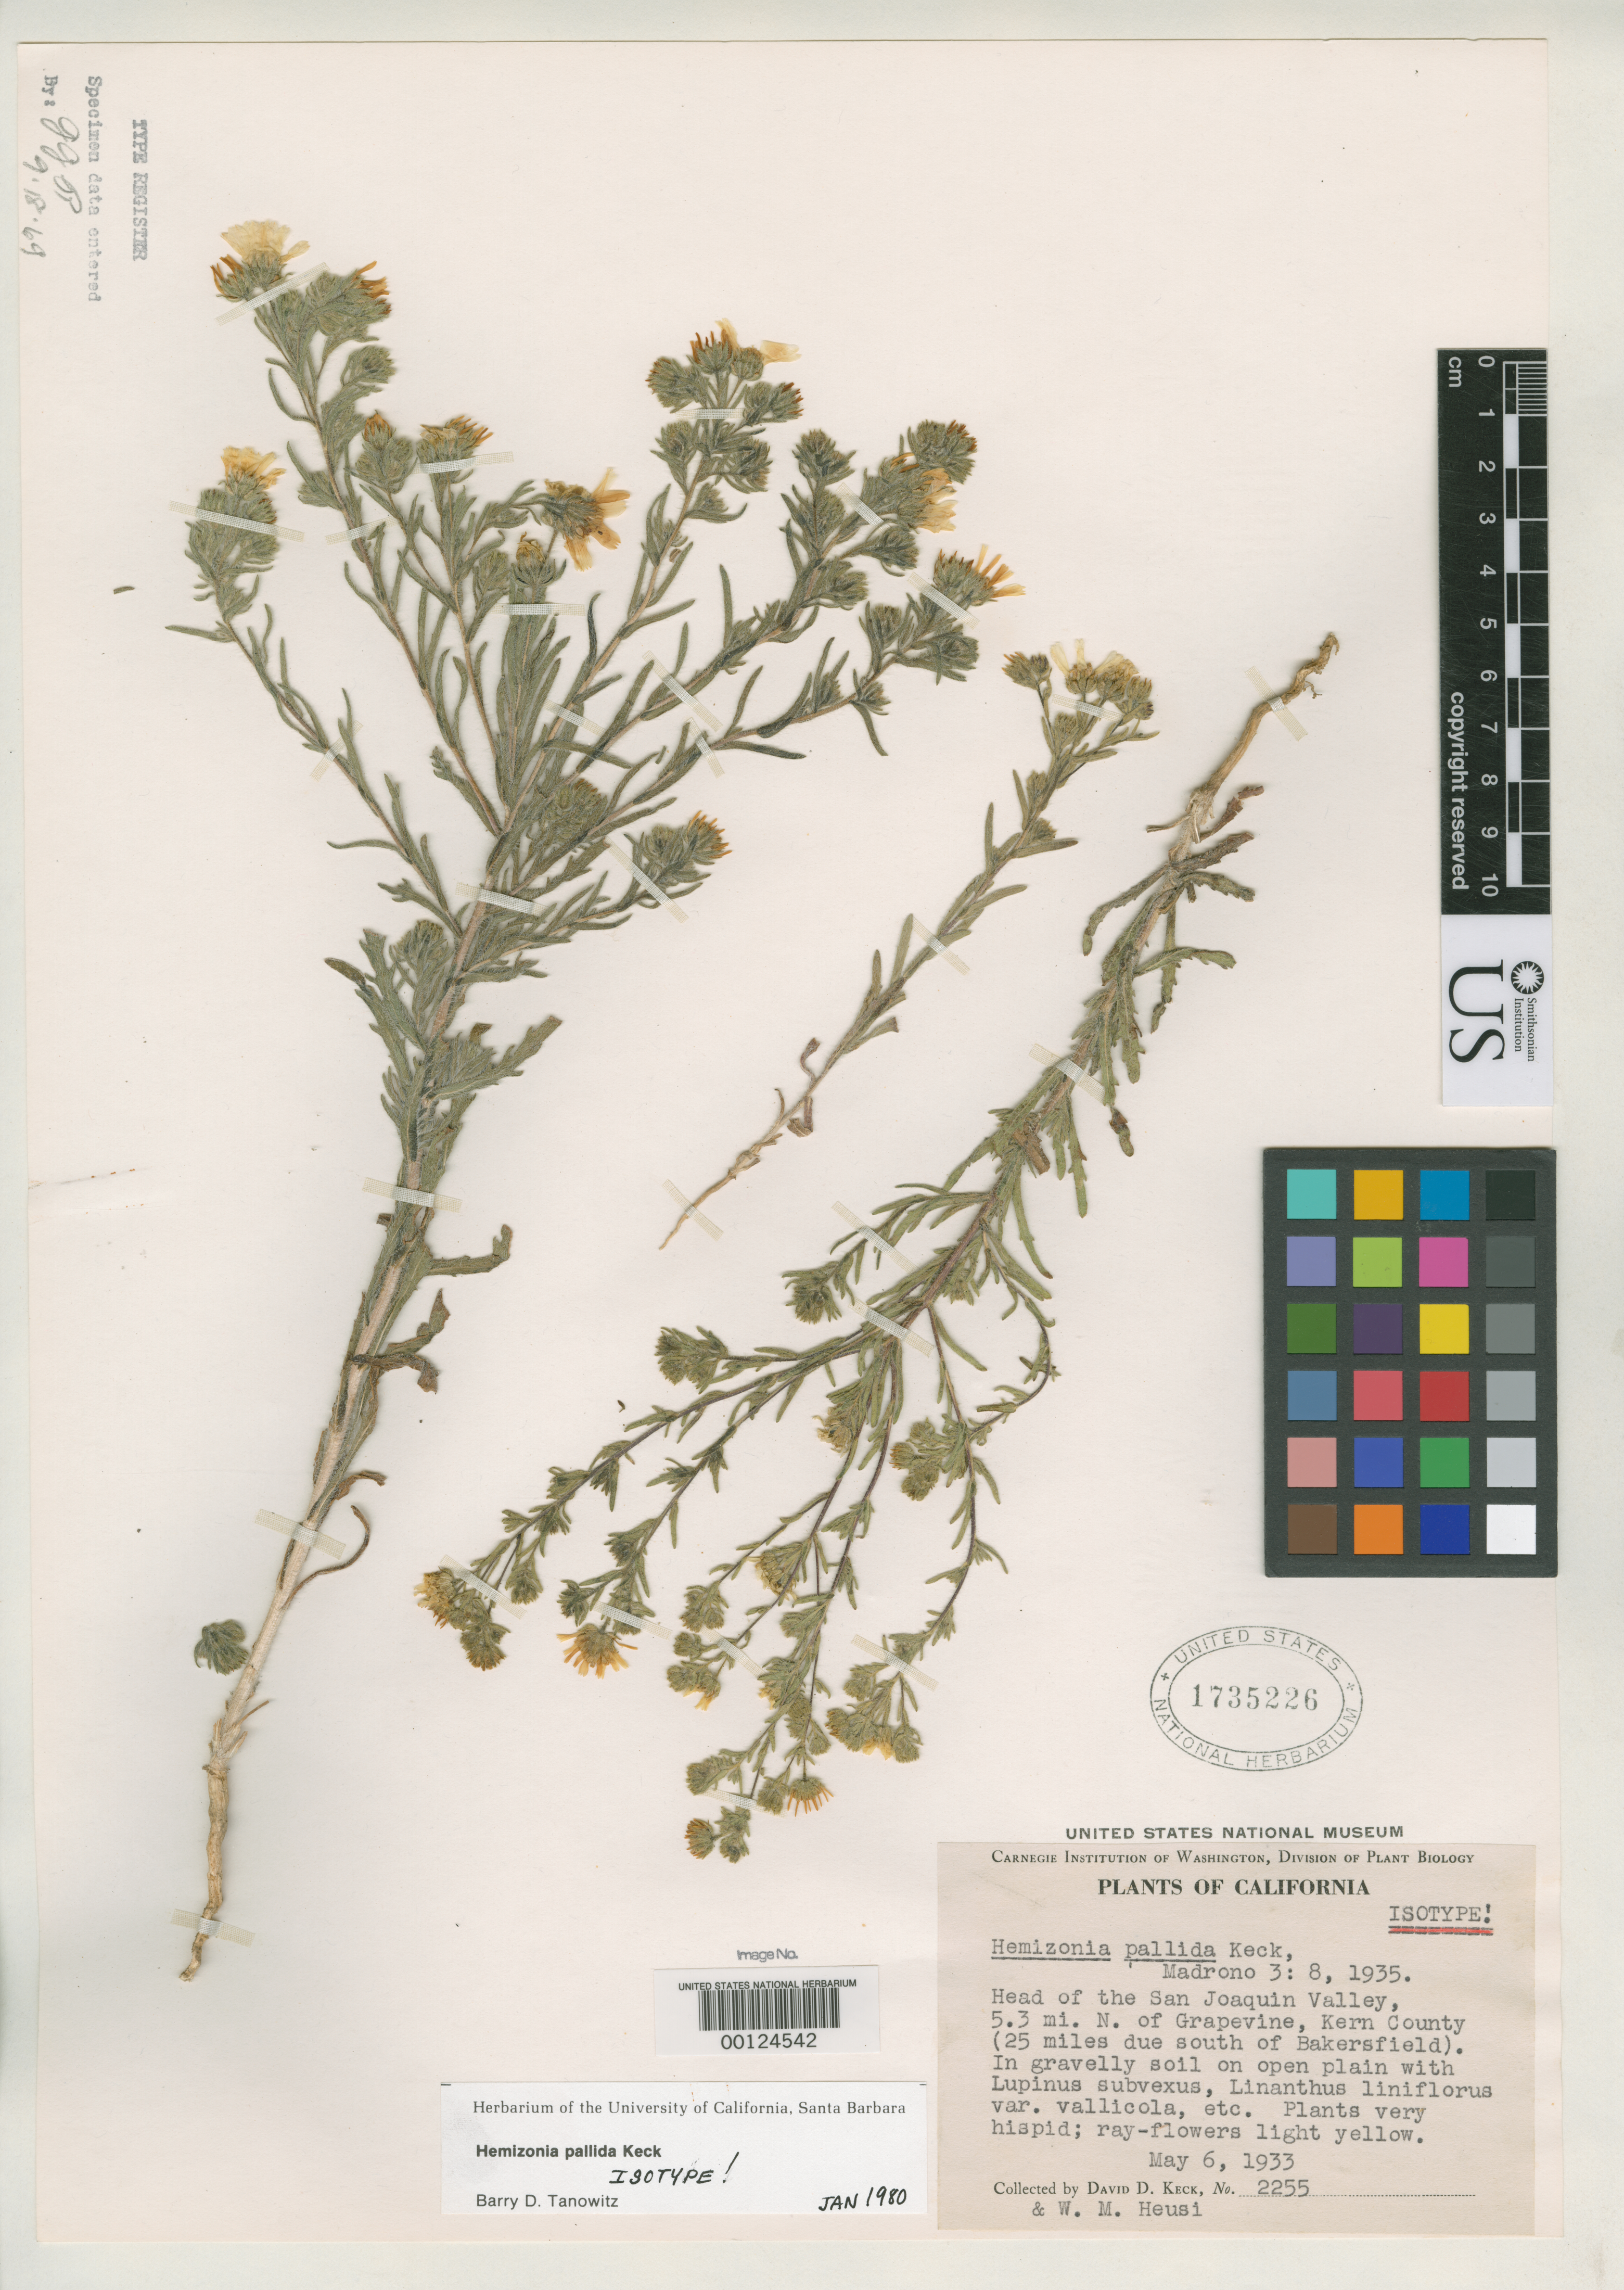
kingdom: Plantae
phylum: Tracheophyta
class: Magnoliopsida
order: Asterales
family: Asteraceae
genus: Hemizonia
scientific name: Hemizonia pallida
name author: D.D. Keck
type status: Isotype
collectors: D. D. Keck & W. Hiesey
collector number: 2255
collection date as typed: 06 May 1933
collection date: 1933-05-06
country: United States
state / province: California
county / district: Kern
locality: Bakersfield.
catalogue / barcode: US 1735226